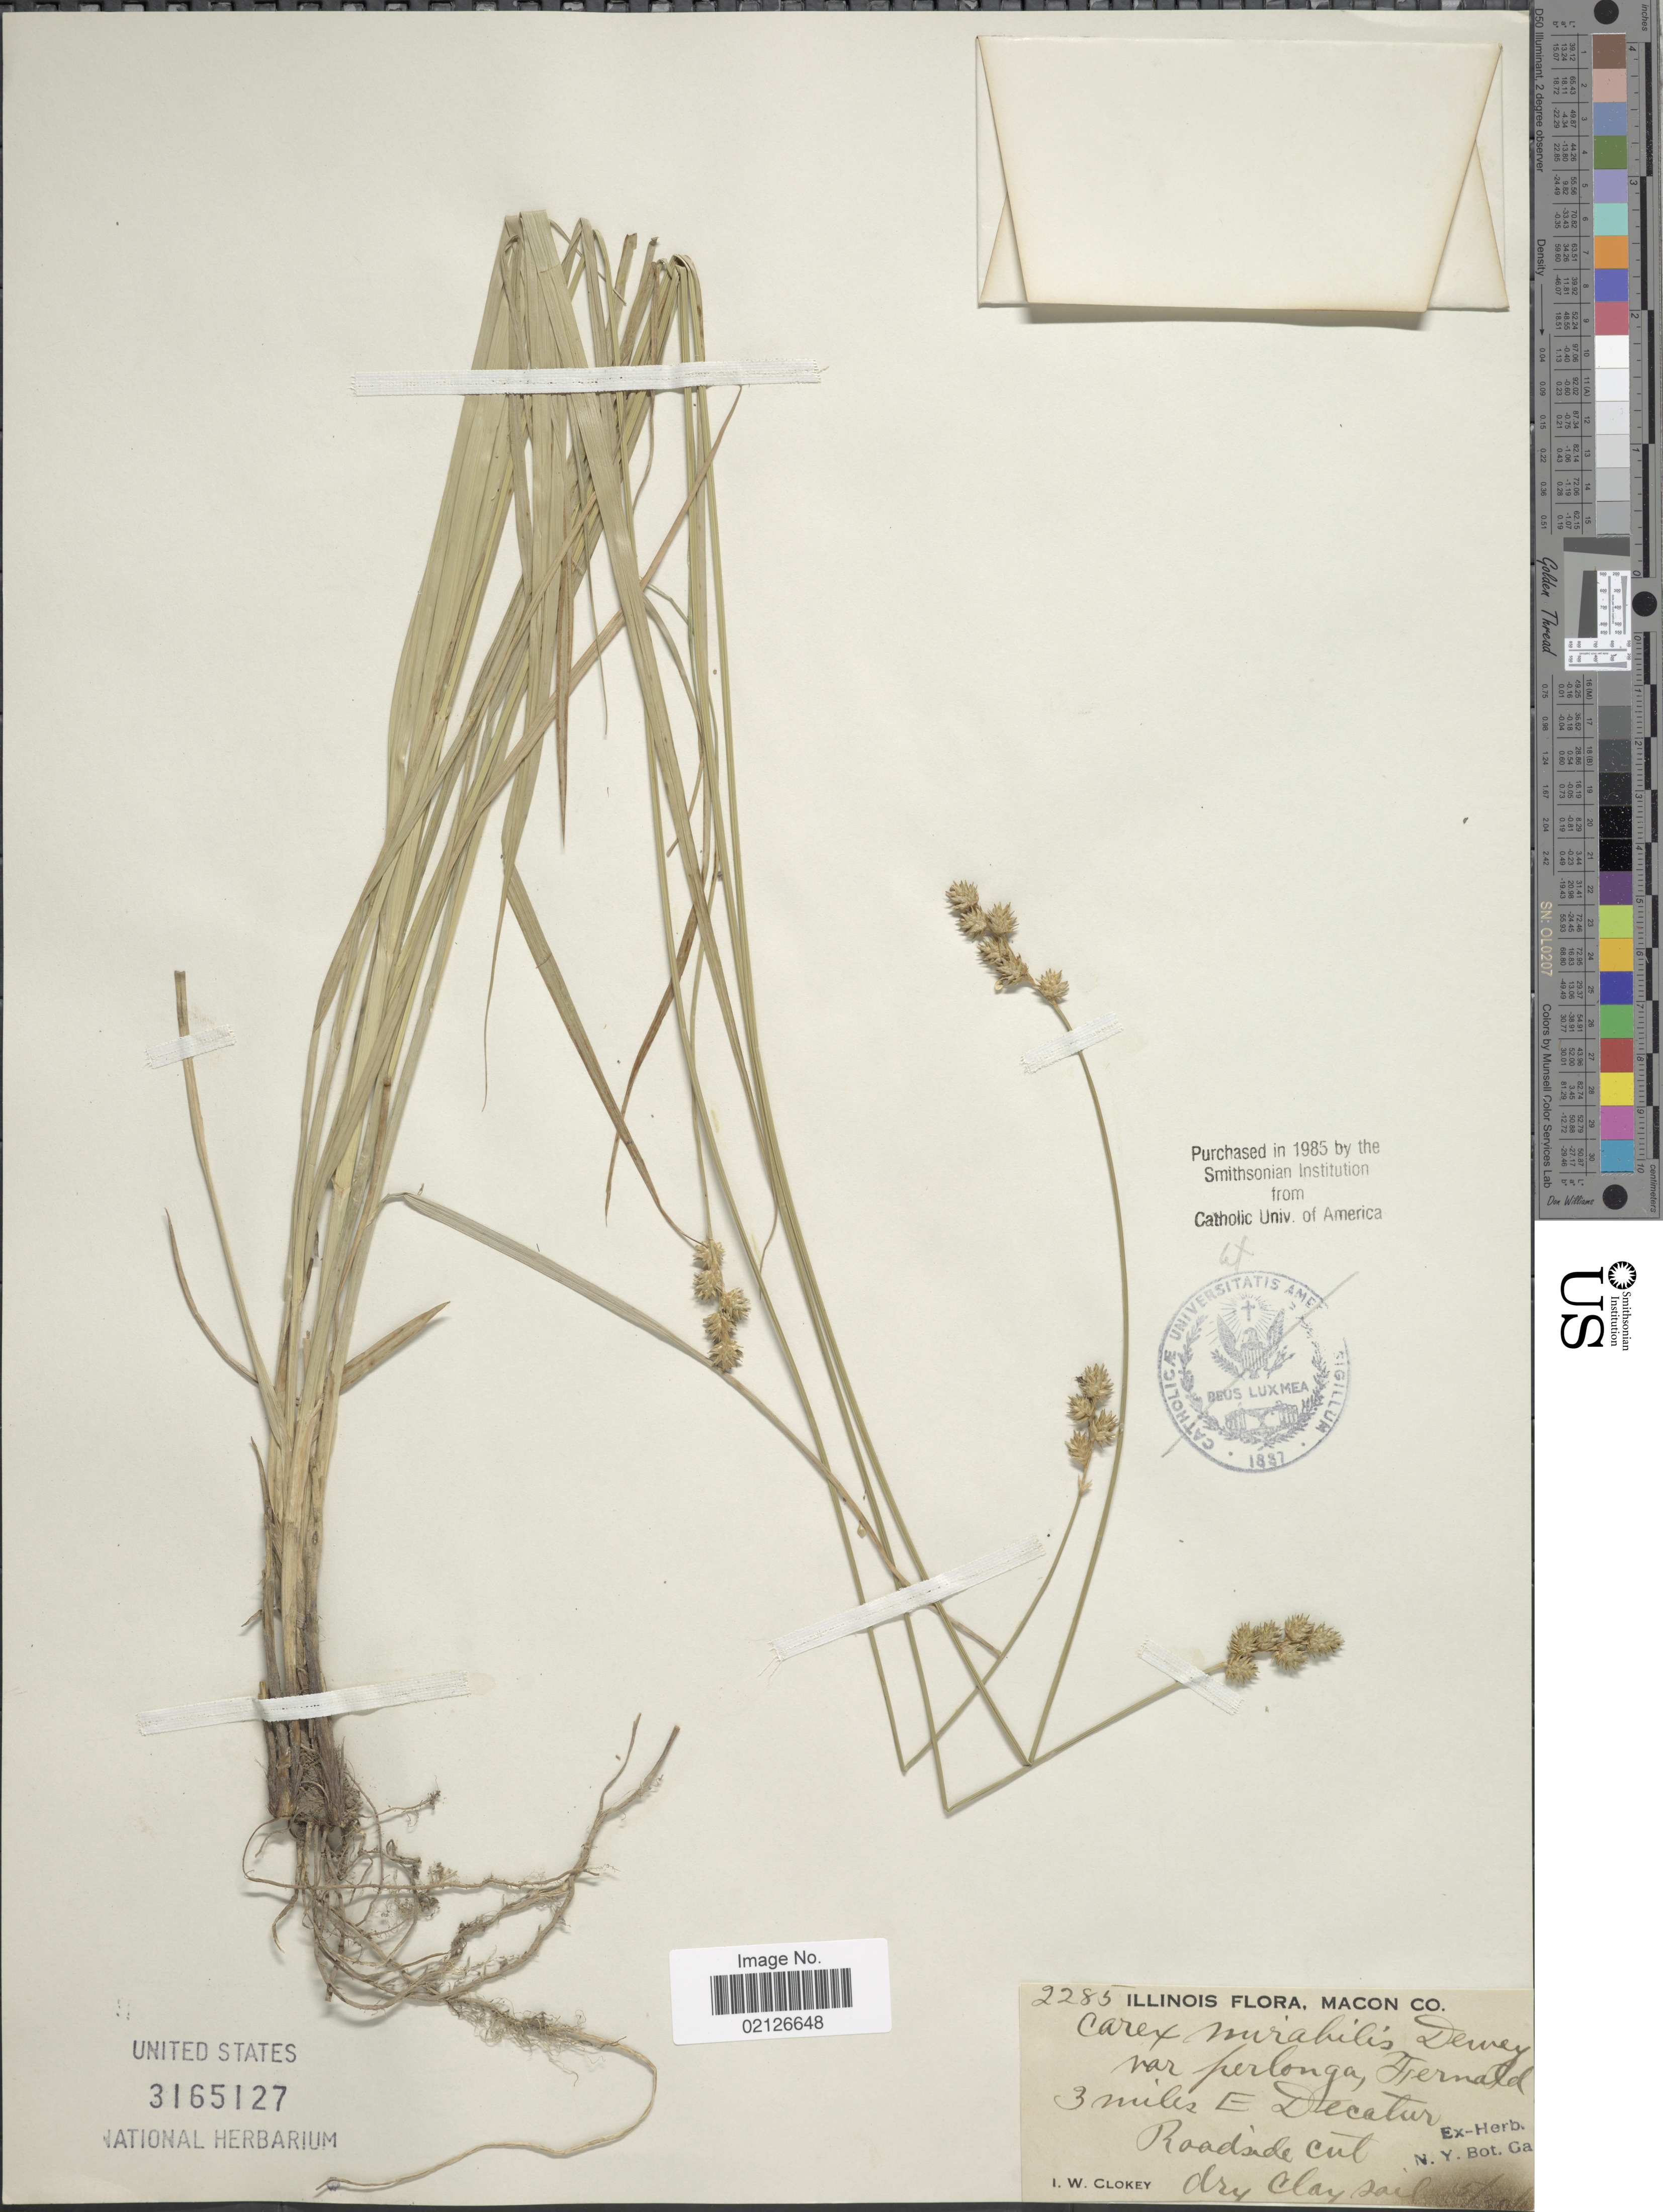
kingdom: Plantae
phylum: Tracheophyta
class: Liliopsida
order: Poales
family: Cyperaceae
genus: Carex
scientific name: Carex normalis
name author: Mack.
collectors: I. W. Clokey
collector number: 2285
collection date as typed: Transcribed d/m/y: /5/6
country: United States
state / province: Illinois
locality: Macon Co., 3 miles E Deactur Roadside cut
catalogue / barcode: US 3165127